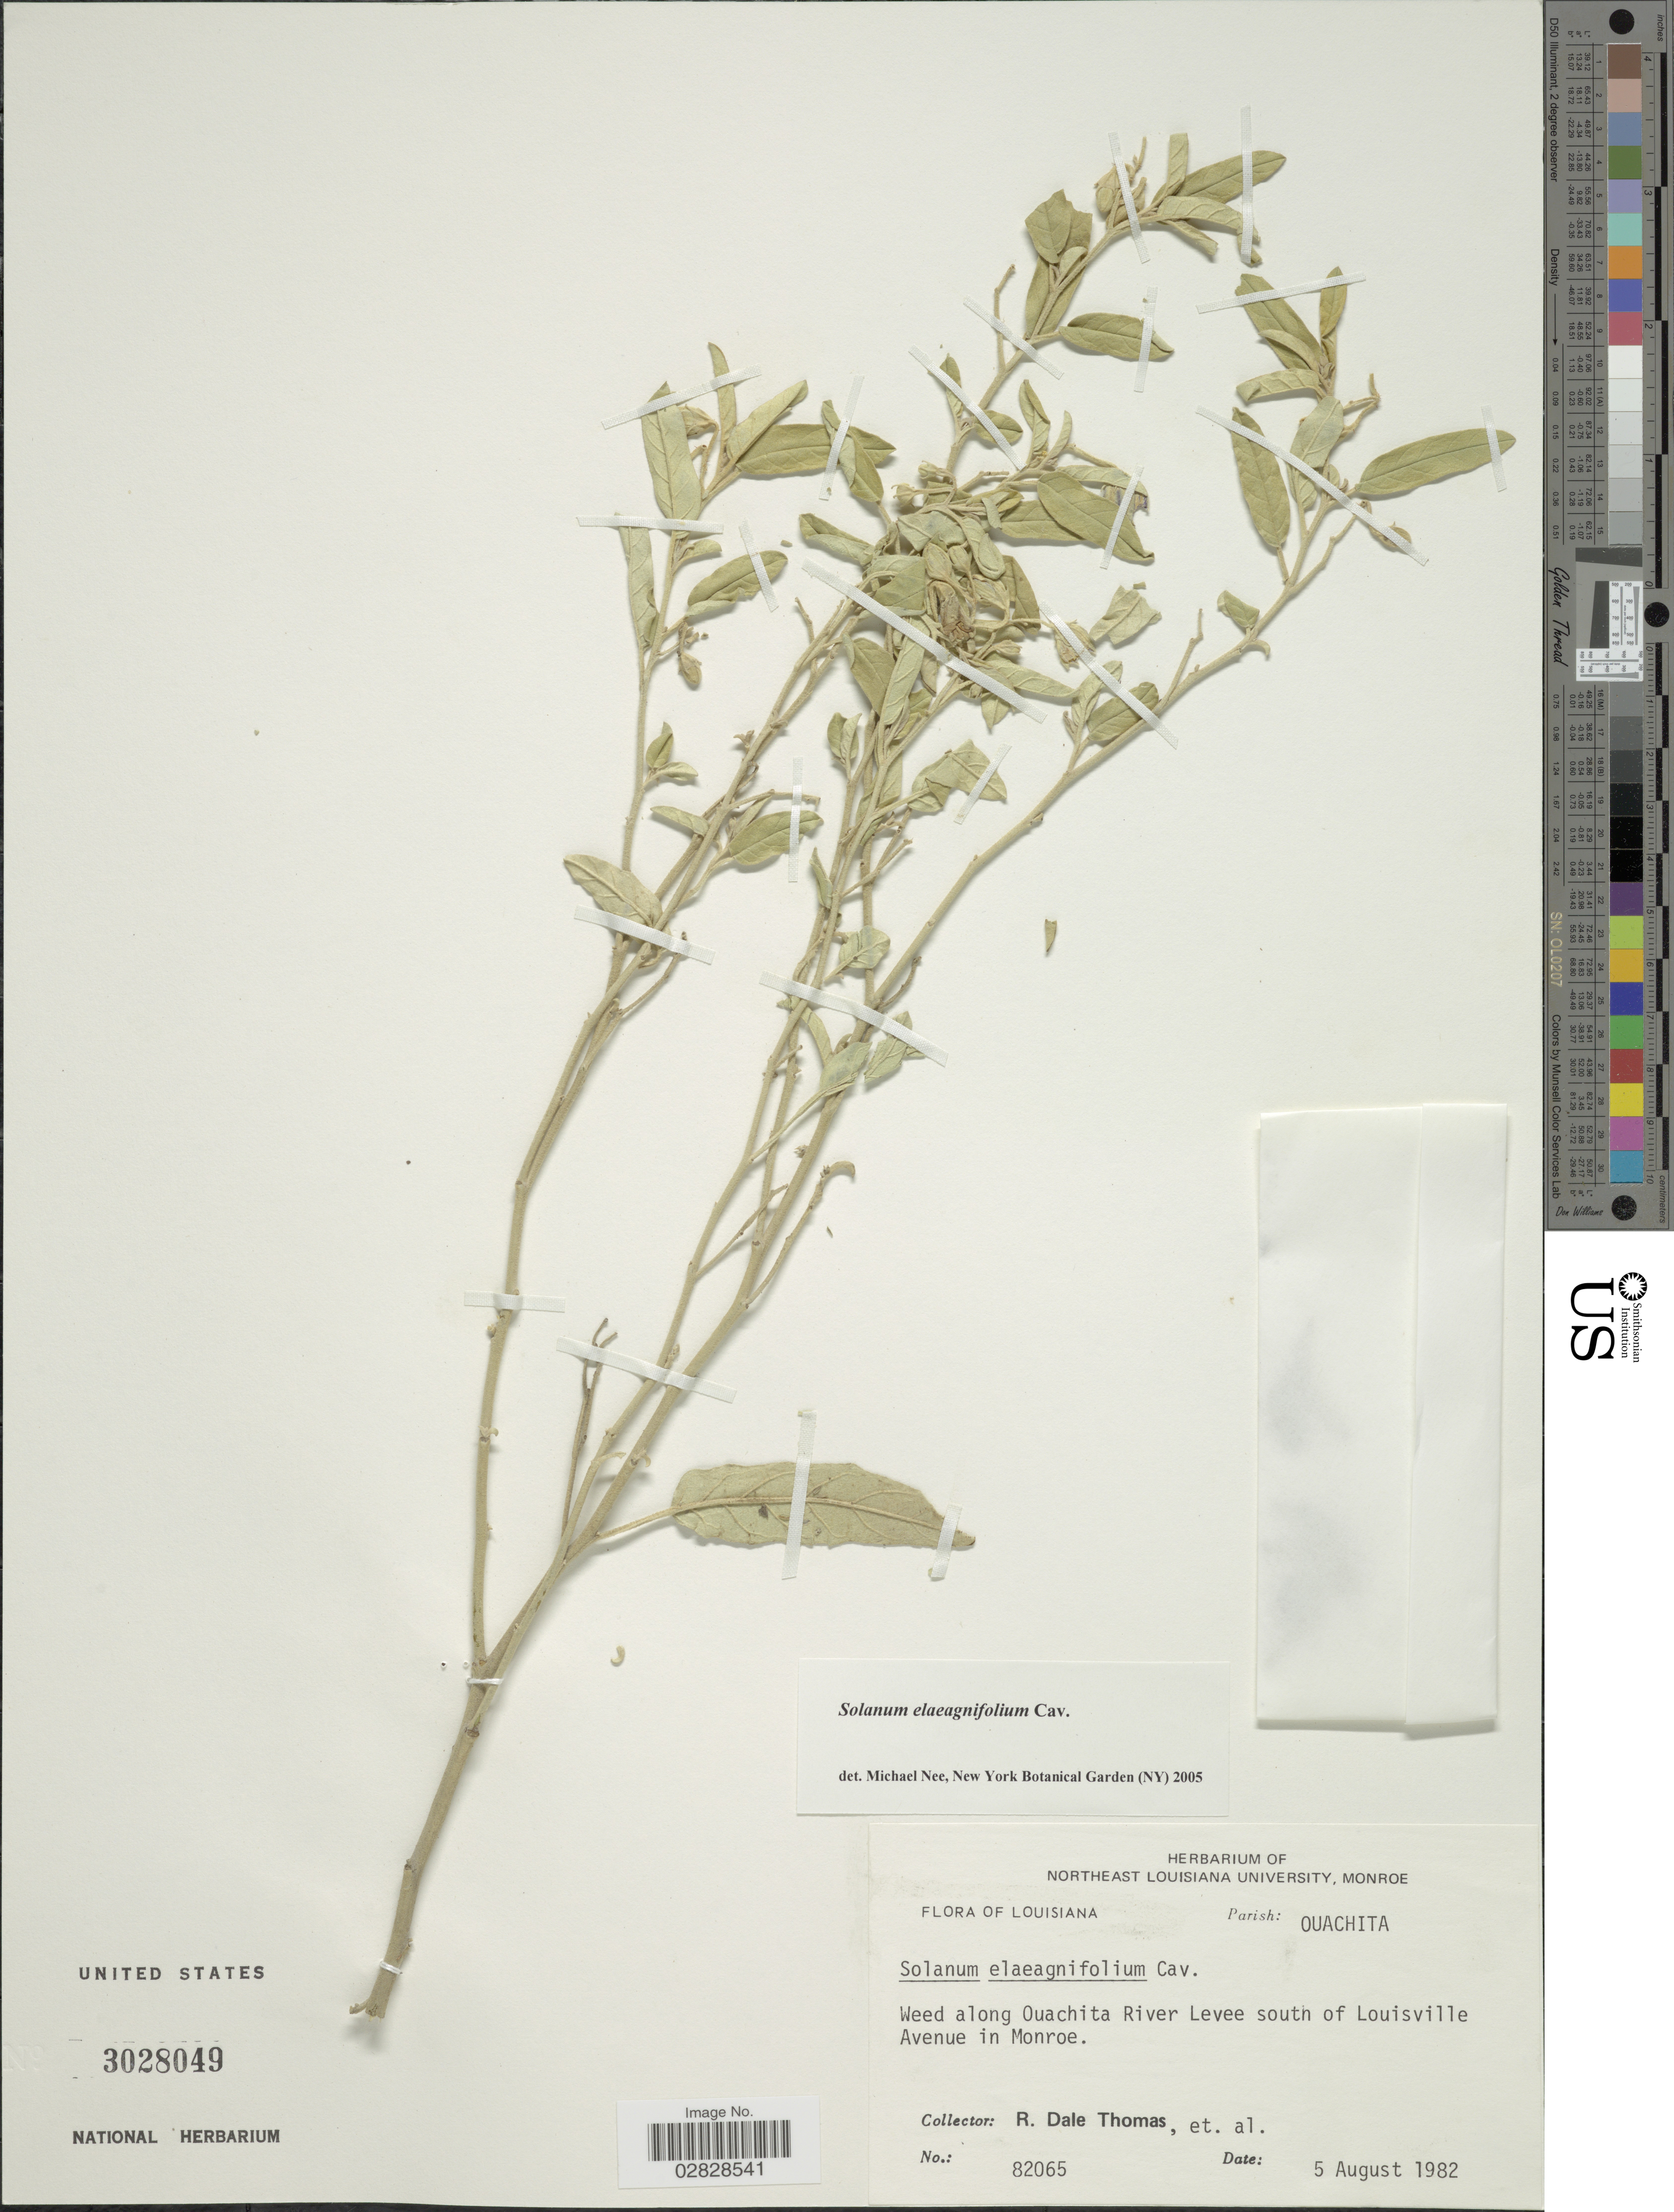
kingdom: Plantae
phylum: Tracheophyta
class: Magnoliopsida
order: Solanales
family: Solanaceae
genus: Solanum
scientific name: Solanum elaeagnifolium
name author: Cav.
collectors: R. Thomas & et al.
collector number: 82065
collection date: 1982-08-05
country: United States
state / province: Louisiana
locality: Parish: Ouachita. Weed along Ouachita River Levee south of Louisville Avenue in Monroe.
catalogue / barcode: US 3028049